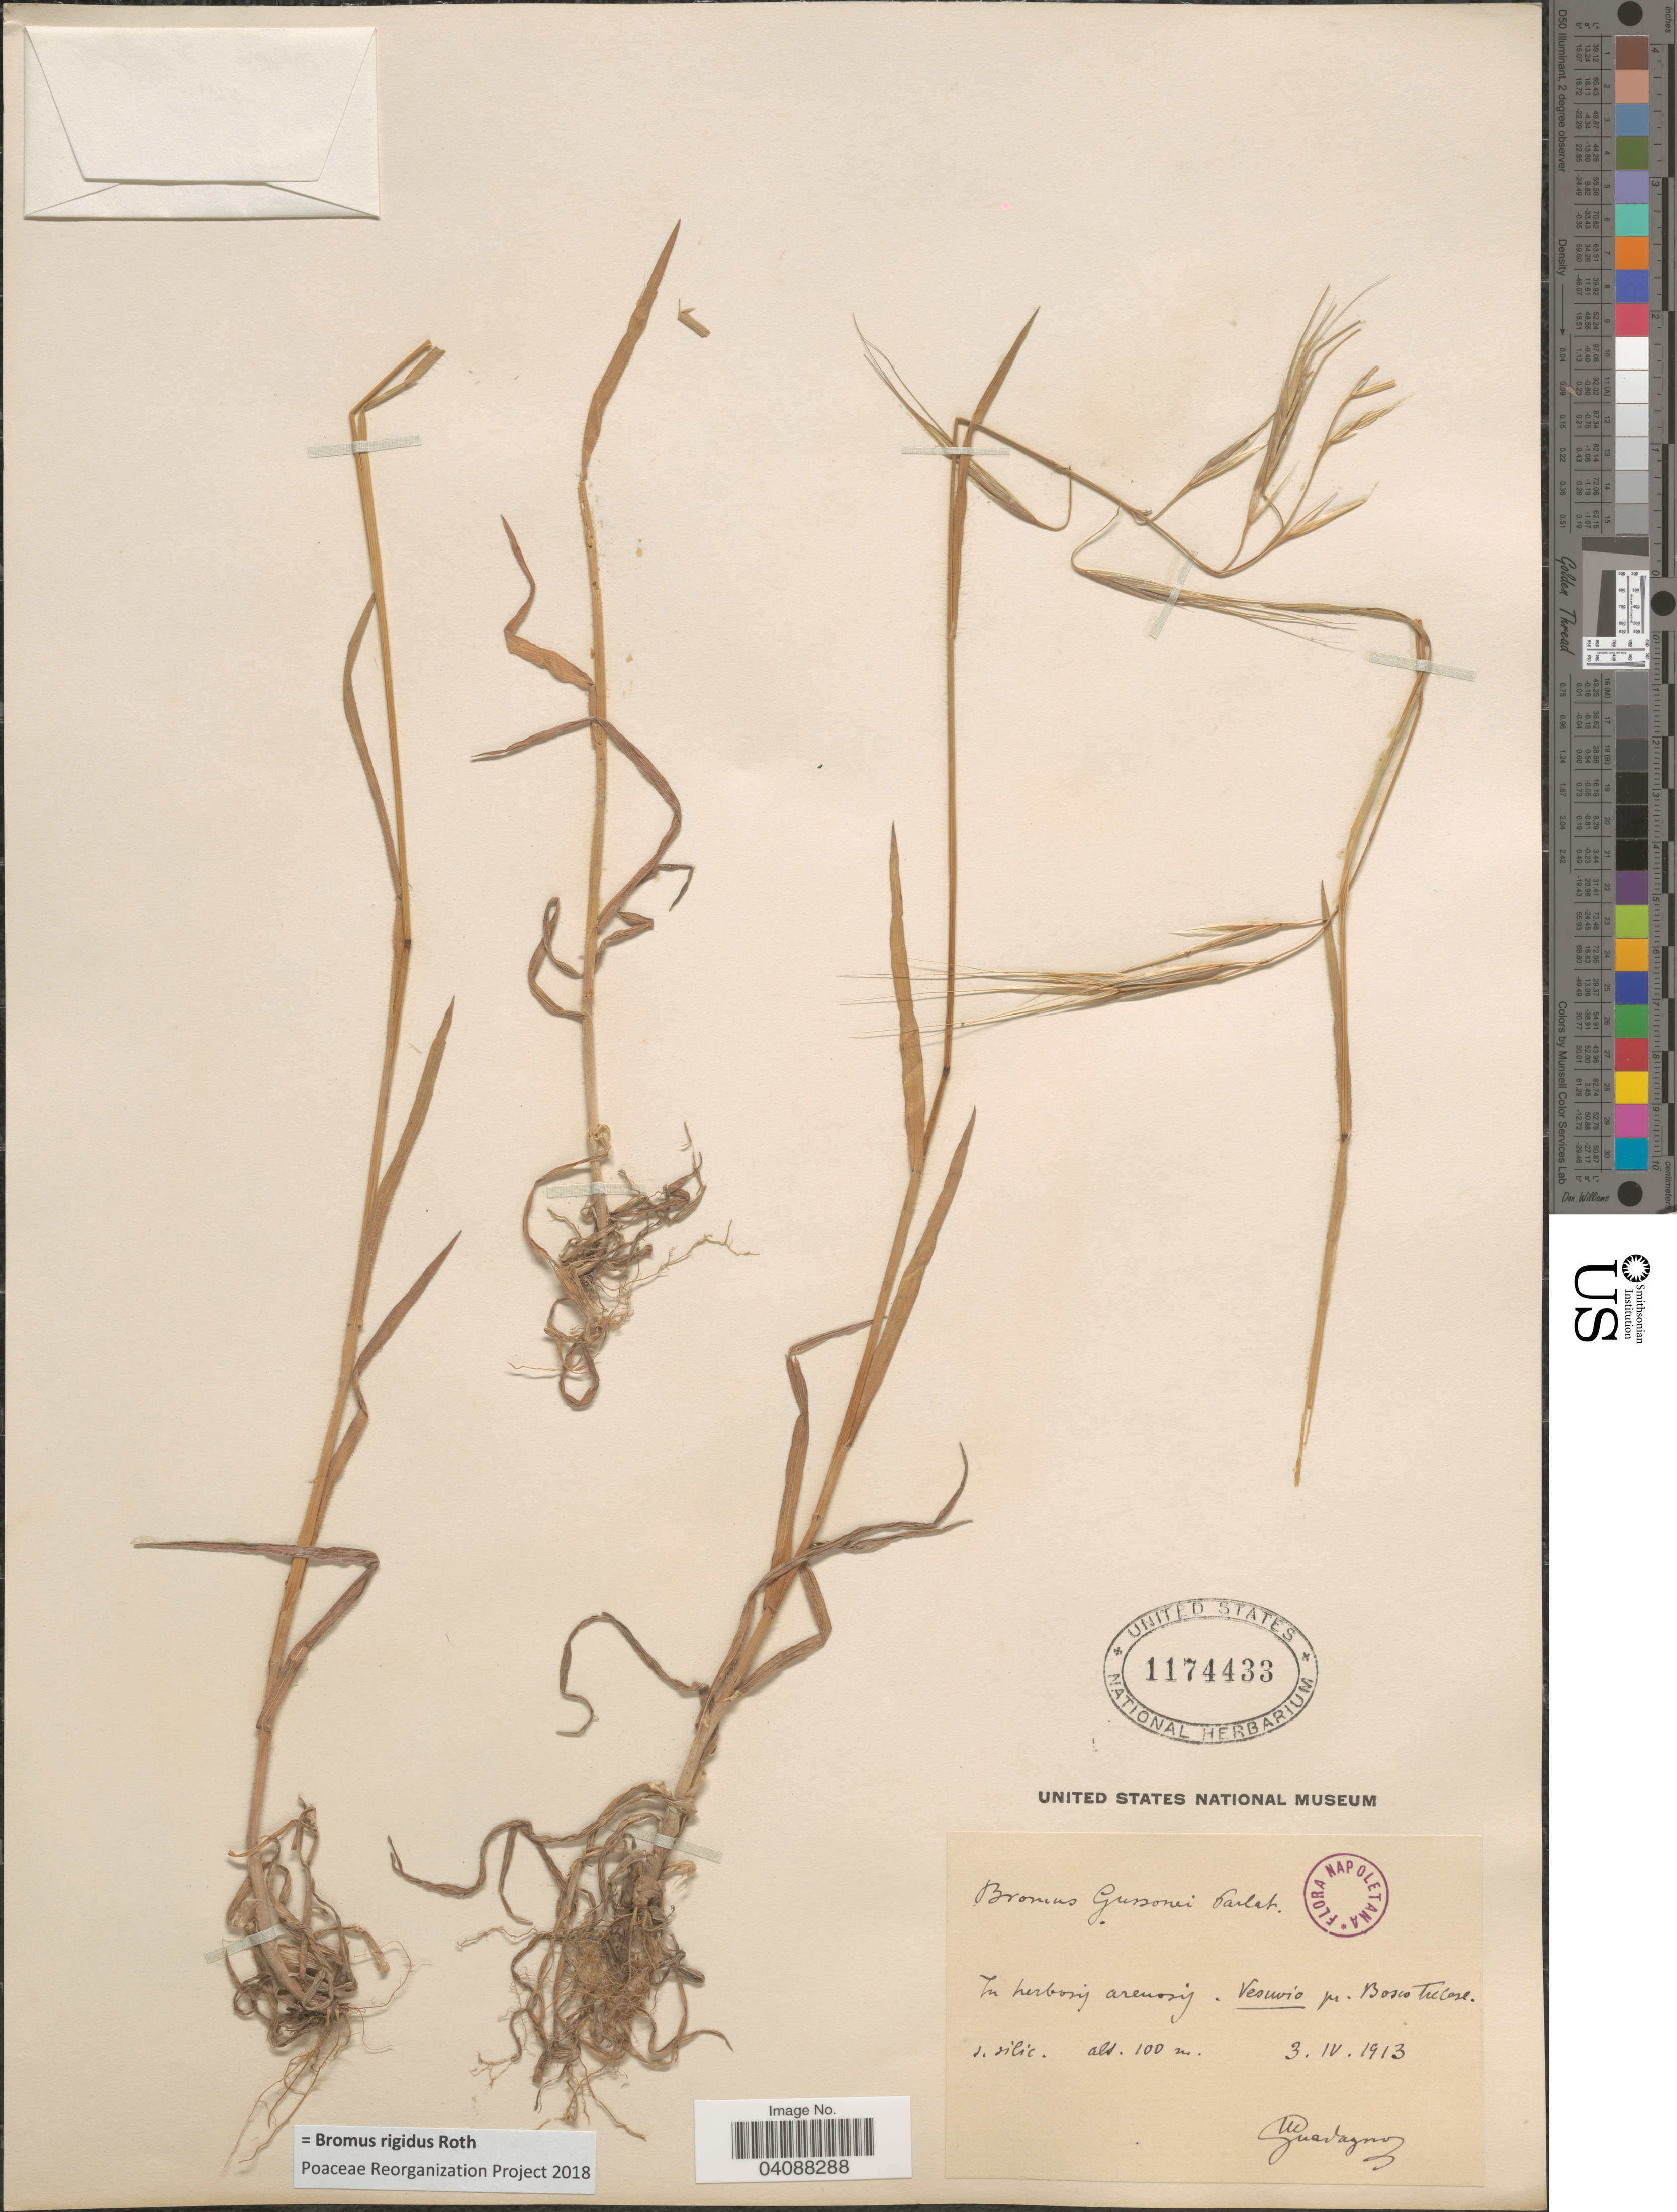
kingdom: Plantae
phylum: Tracheophyta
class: Liliopsida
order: Poales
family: Poaceae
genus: Bromus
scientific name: Bromus rigidus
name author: Roth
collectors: M. Guadagno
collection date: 1913-04-03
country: Italy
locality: Vesuvio pr. Bosco Trelose.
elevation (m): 100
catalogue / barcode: US 1174433